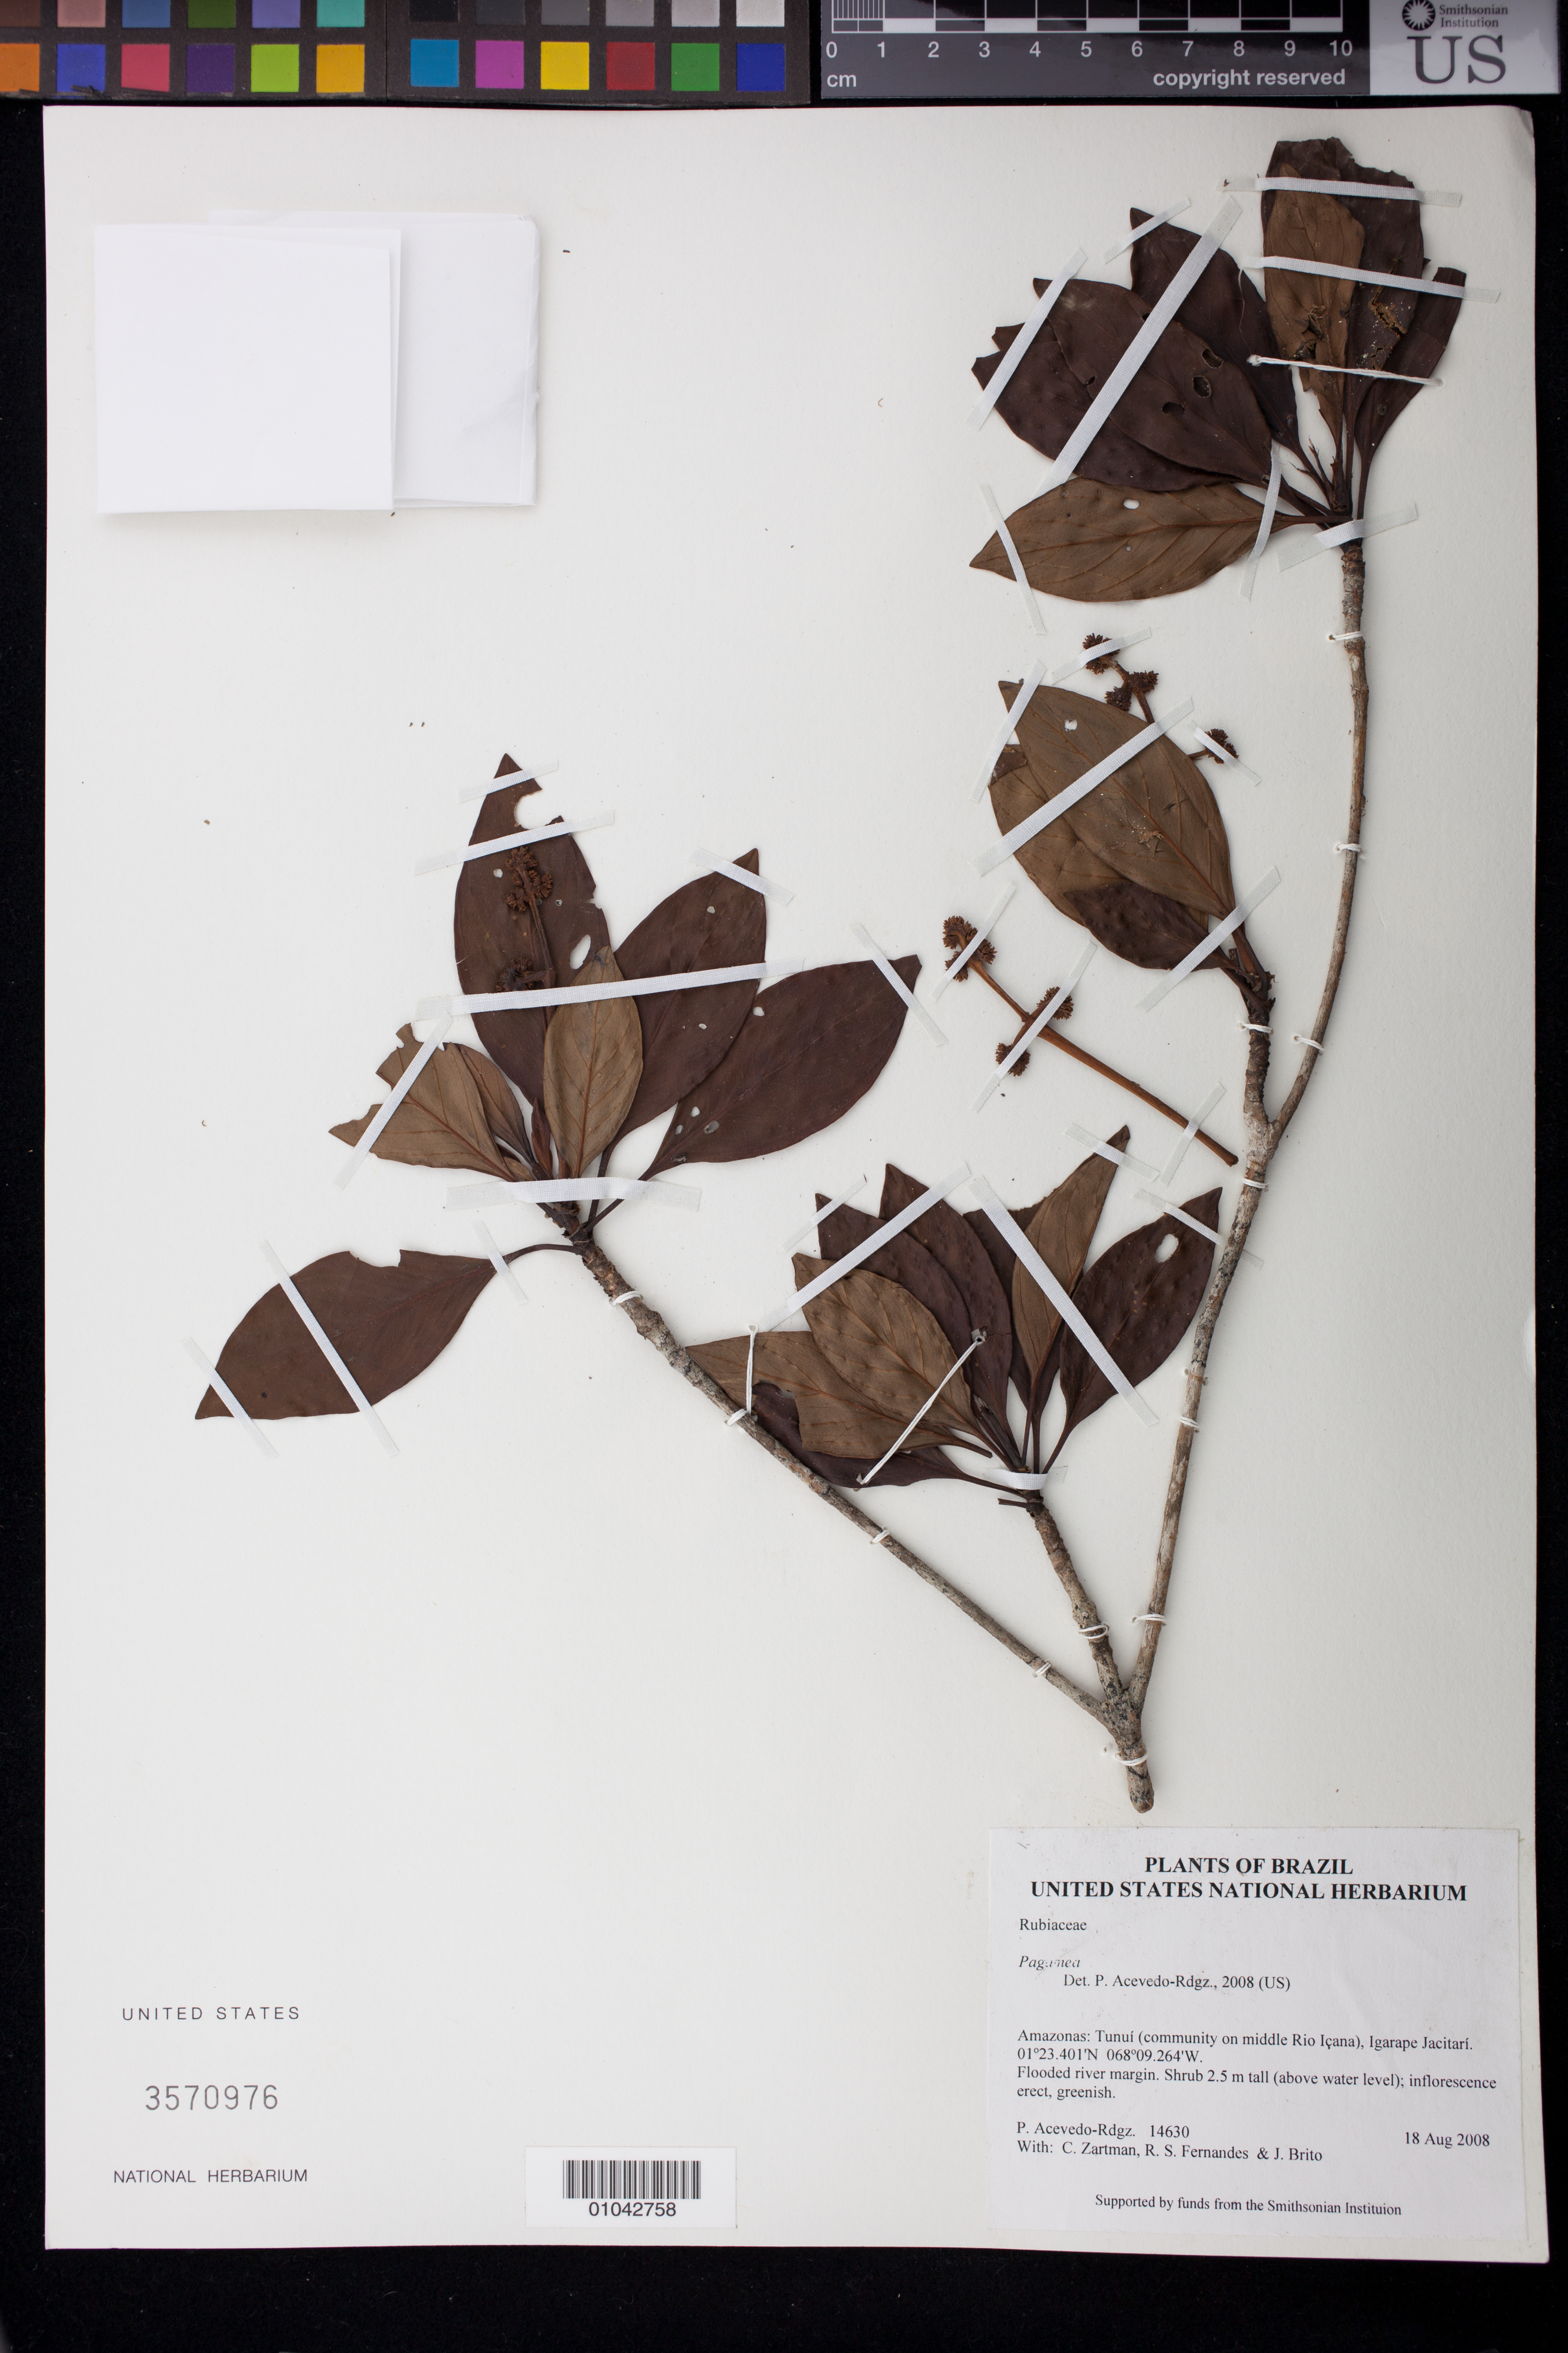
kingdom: Plantae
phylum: Tracheophyta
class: Magnoliopsida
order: Gentianales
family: Rubiaceae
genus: Pagamea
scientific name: Pagamea sp.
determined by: Acevedo-Rodríguez, P., (BOT), Smithsonian Institution - National Museum of Natural History (UNITED STATES)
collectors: P. Acevedo-Rodr., C. Zartman, R. Fernandes & J. Brito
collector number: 14630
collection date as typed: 18 Aug 2008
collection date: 2008-08-18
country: Brazil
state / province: Amazonas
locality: Amazonas: Tunuí (community on middle Rio Içana), Igarape Jacitarí.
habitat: Flooded river margin.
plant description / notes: NY, MO, K, F, US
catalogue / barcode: US 3570976